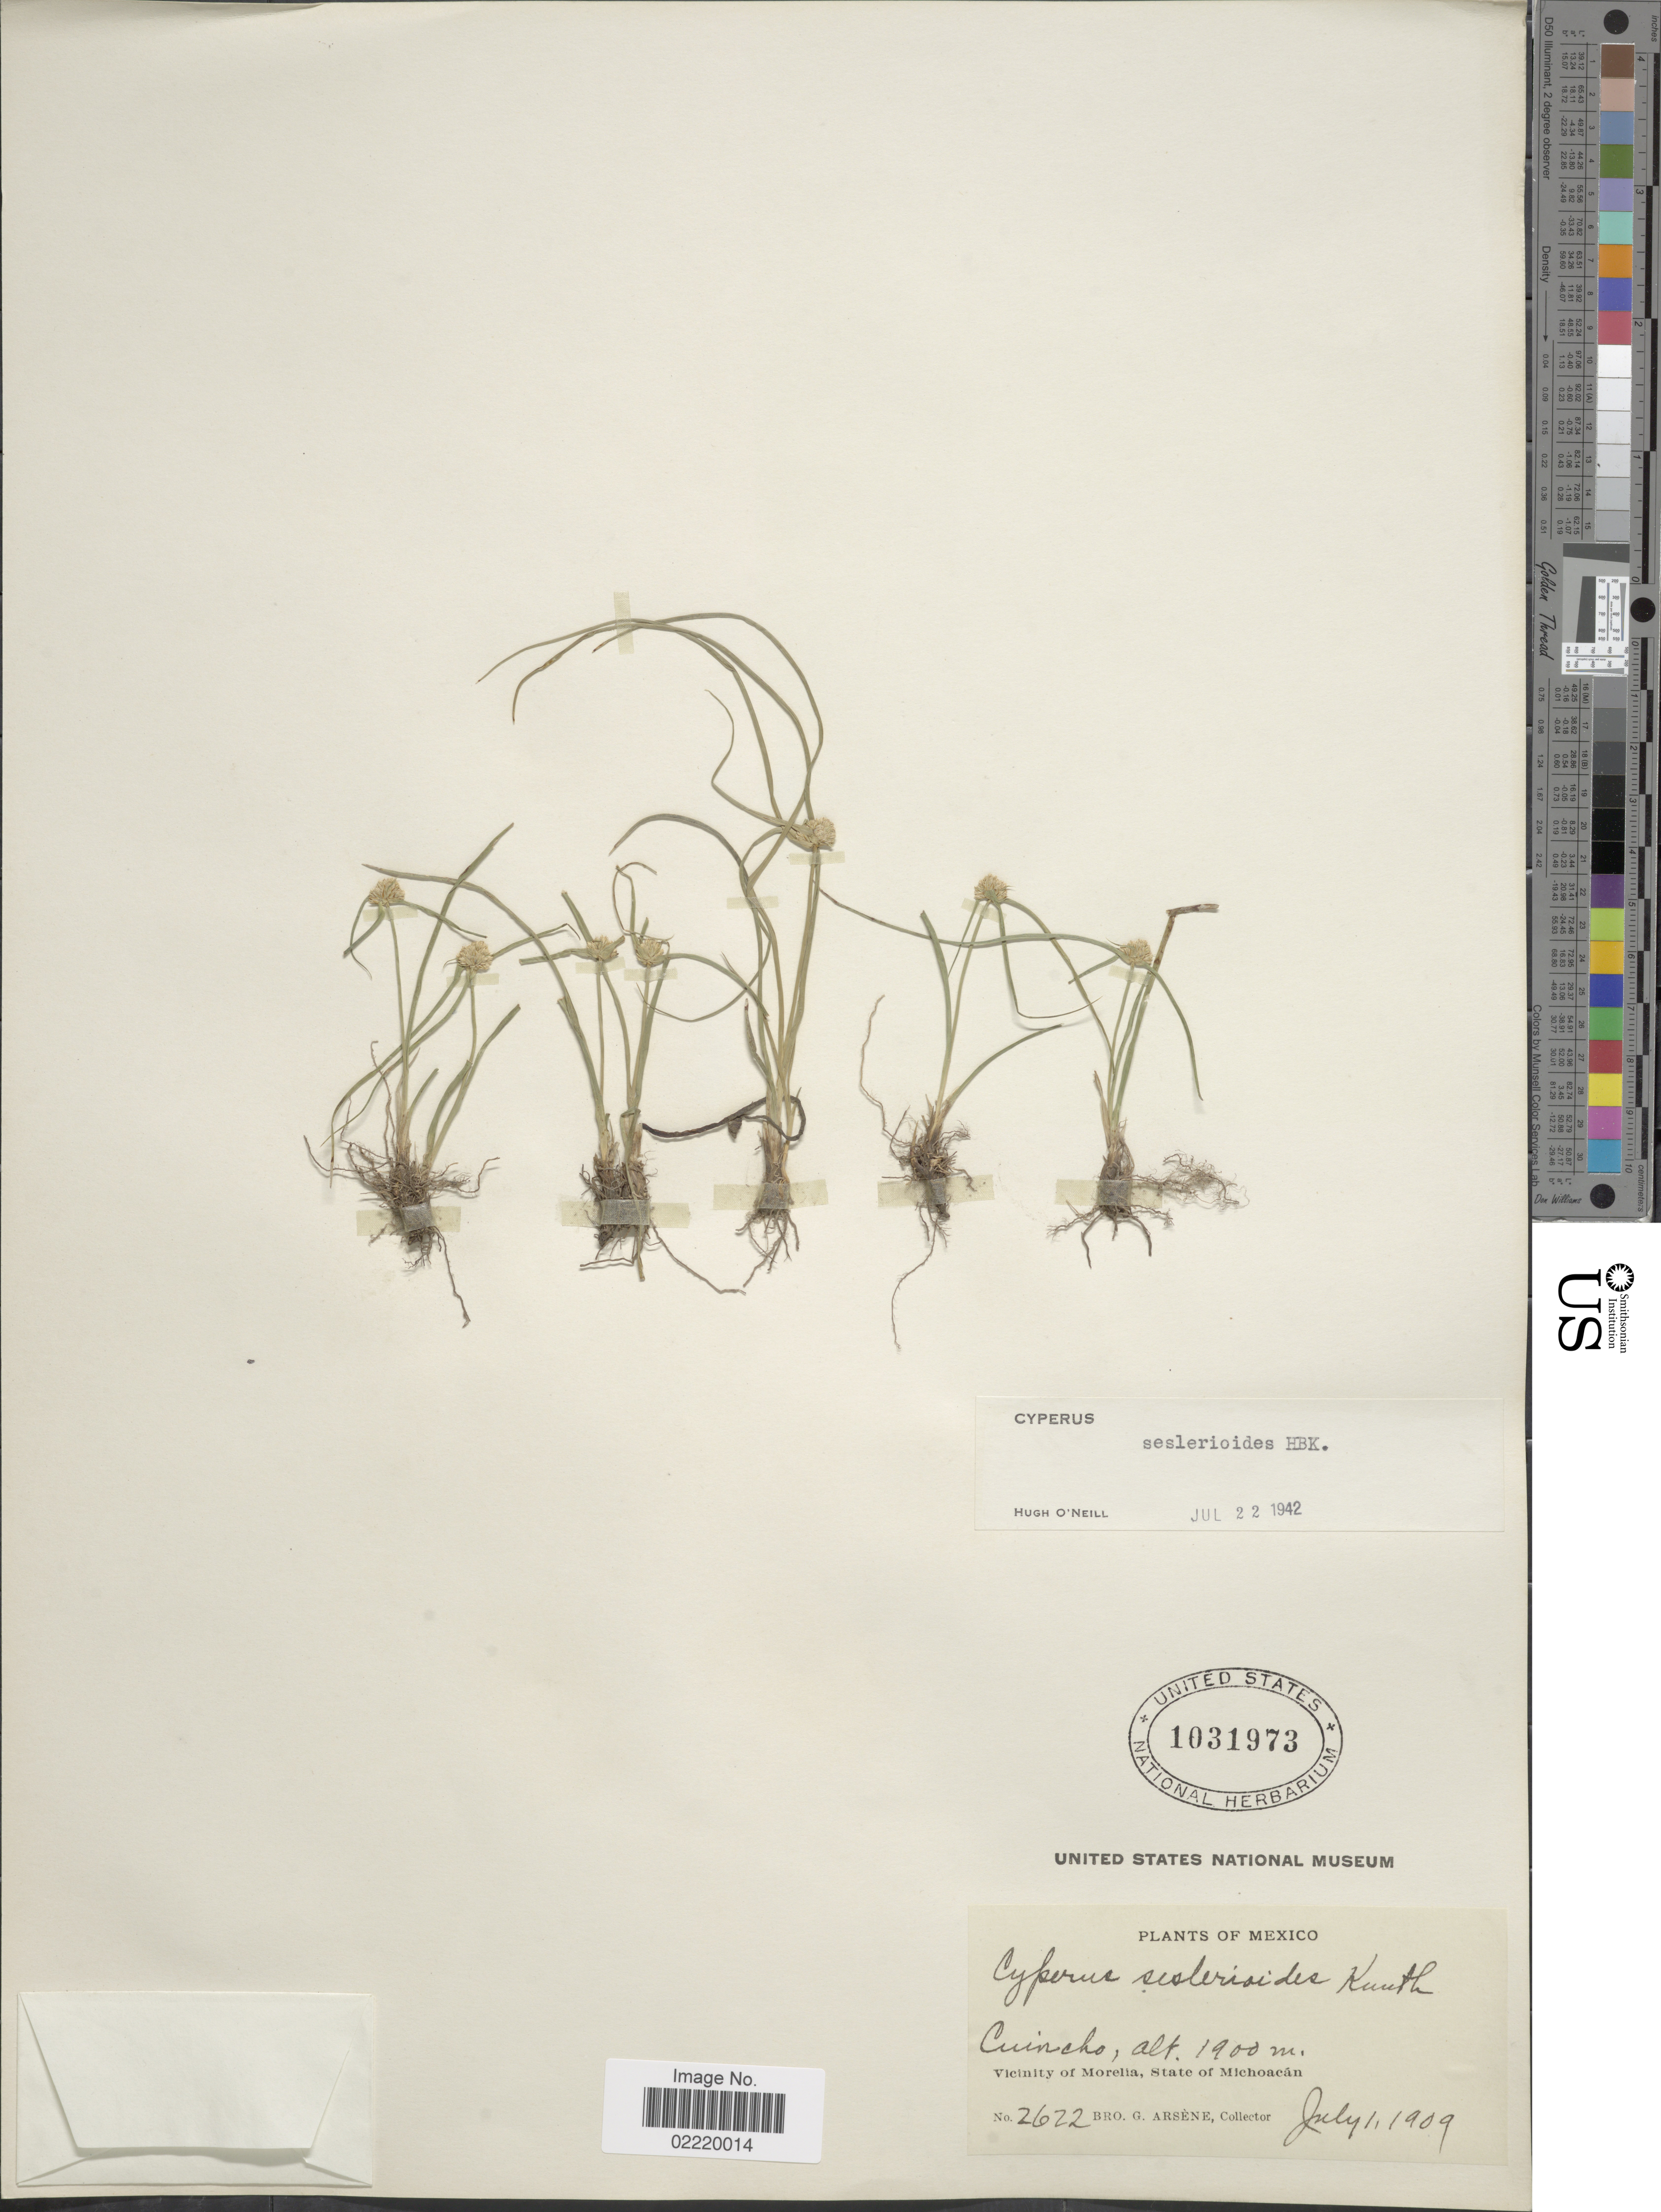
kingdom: Plantae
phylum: Tracheophyta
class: Liliopsida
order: Poales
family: Cyperaceae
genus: Cyperus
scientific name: Cyperus seslerioides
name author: Kunth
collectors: Bro. G. Arsène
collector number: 2622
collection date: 1909-07-01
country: Mexico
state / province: Michoacán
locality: Cuincho, vicinity of Morelia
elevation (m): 1900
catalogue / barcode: US 1031973